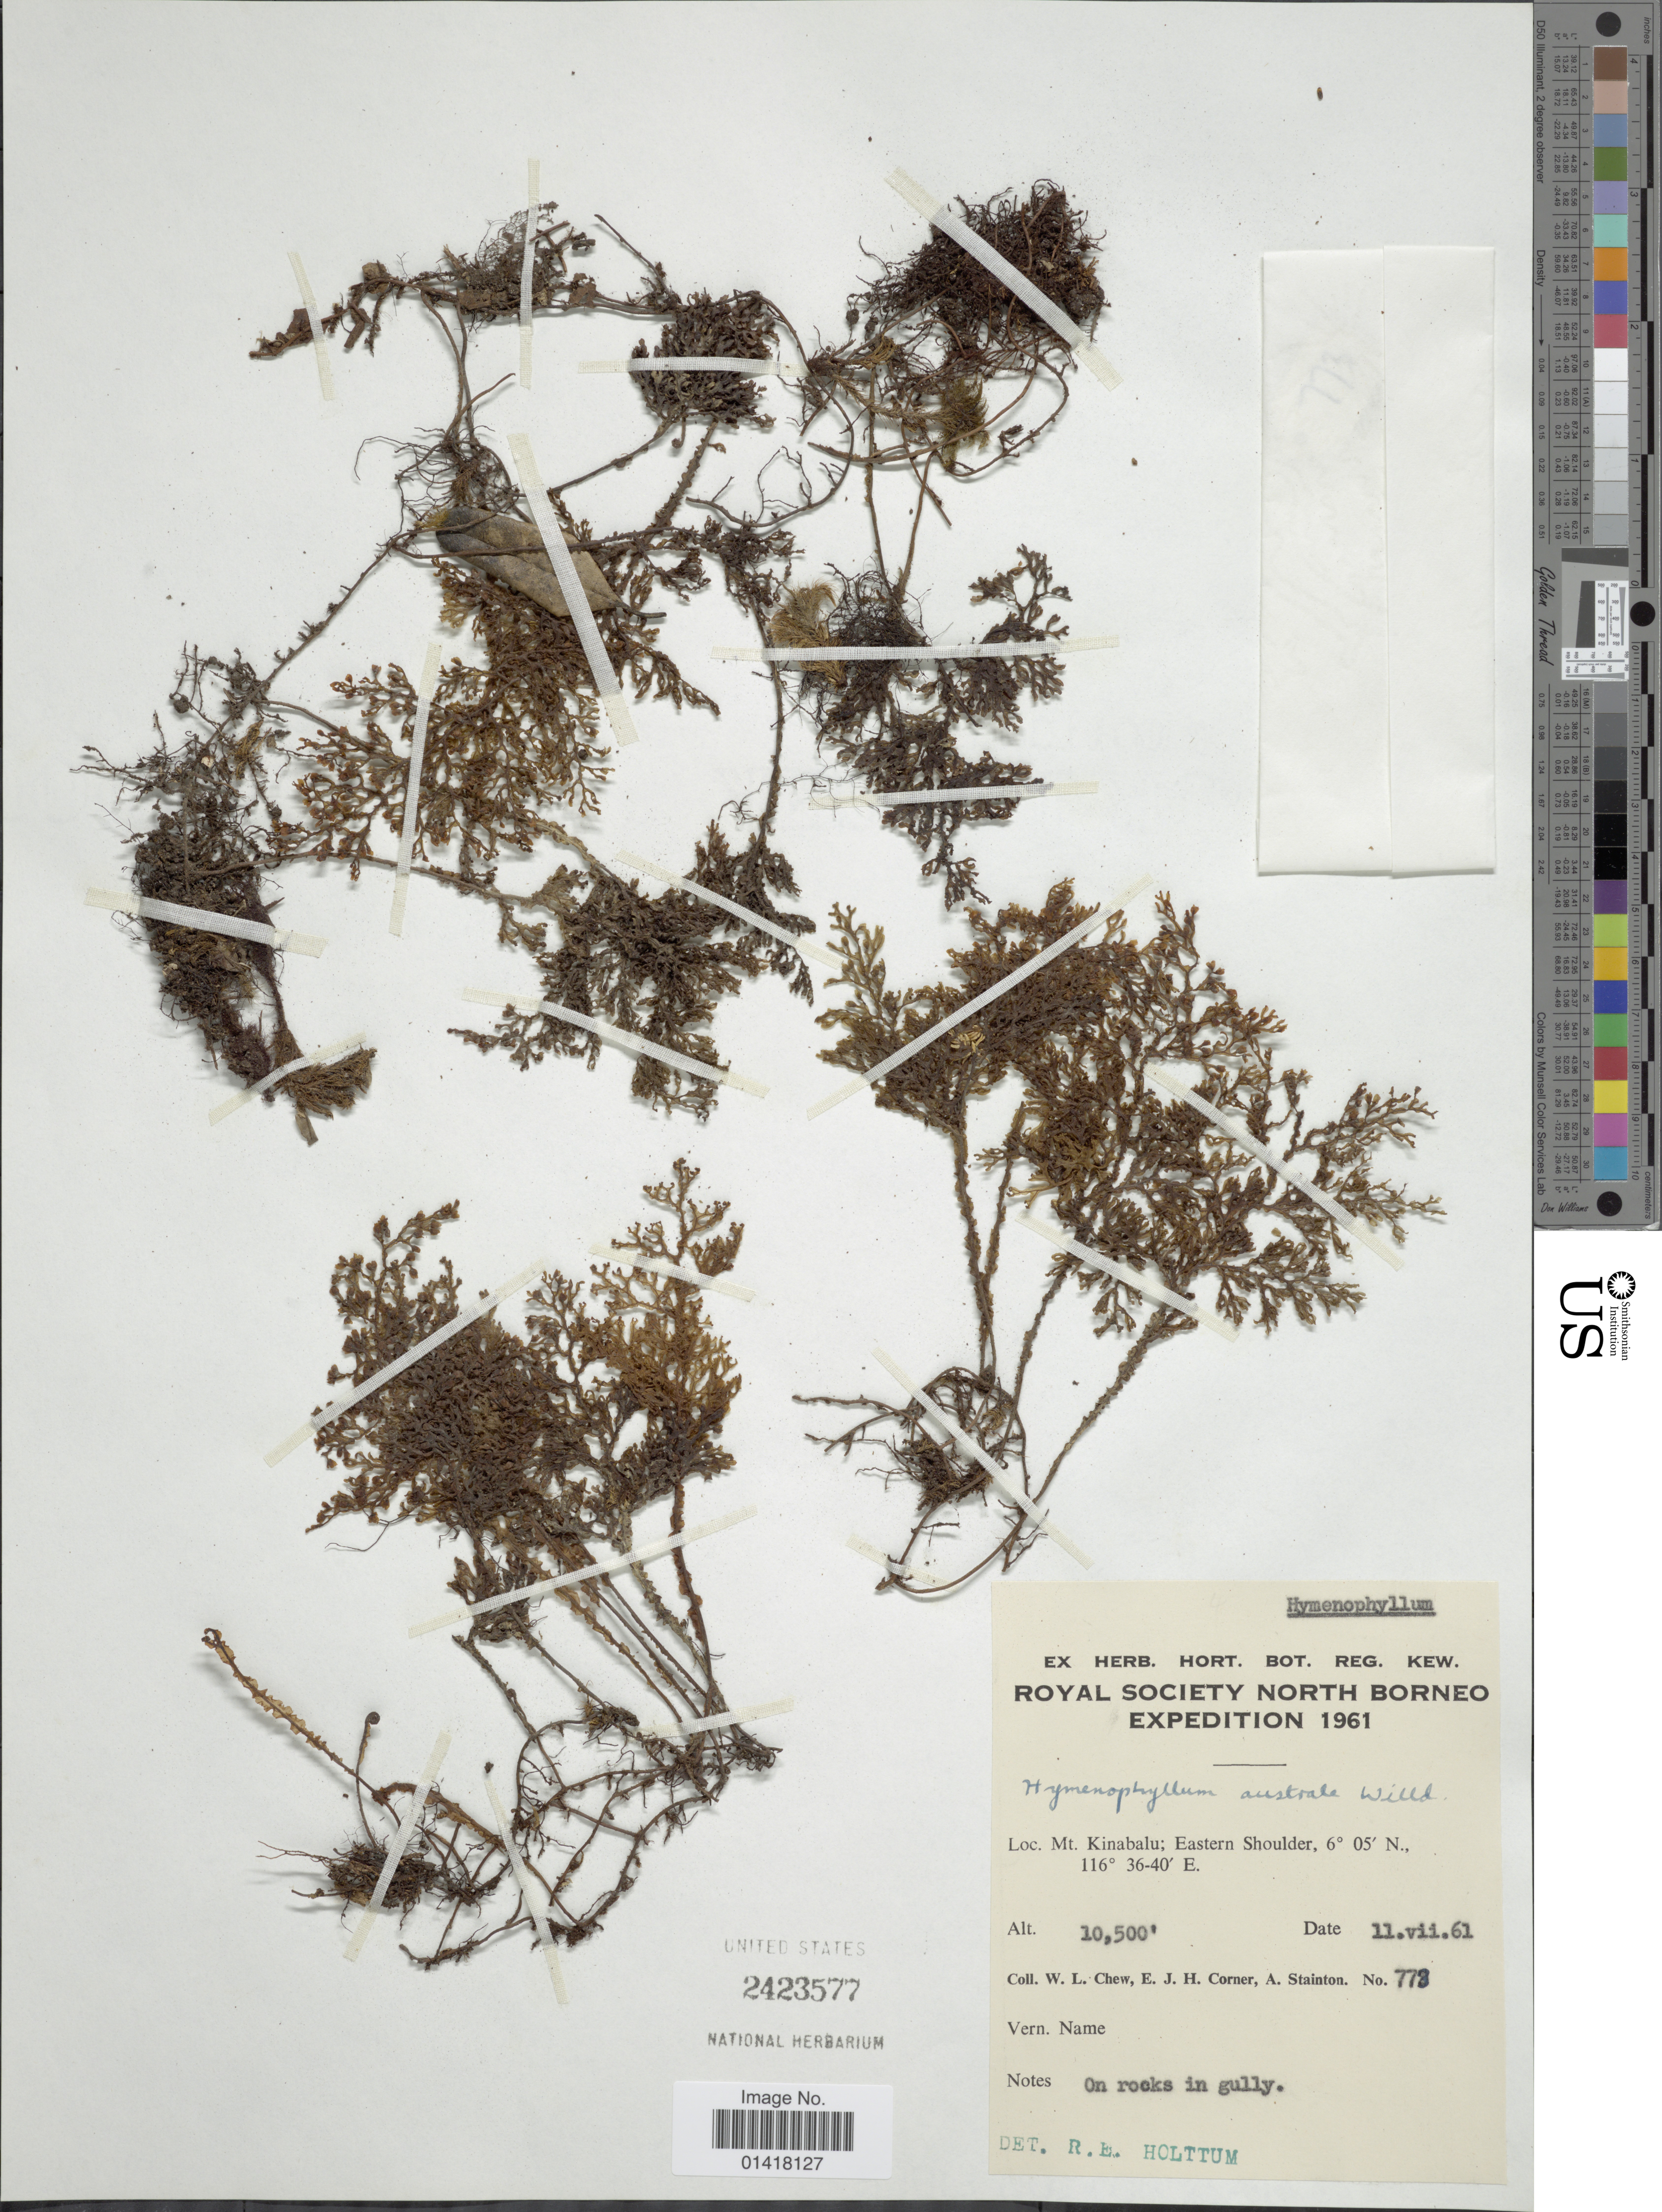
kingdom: Plantae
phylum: Tracheophyta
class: Polypodiopsida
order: Hymenophyllales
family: Hymenophyllaceae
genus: Hymenophyllum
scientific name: Hymenophyllum australe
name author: Willd.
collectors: W. Chew, E. Corner & A. Stainton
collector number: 773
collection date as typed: Transcribed d/m/y: 11/7/61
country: Malaysia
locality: Mt. Kinabula: Eastern Shoulder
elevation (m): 3200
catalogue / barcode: US 2423577